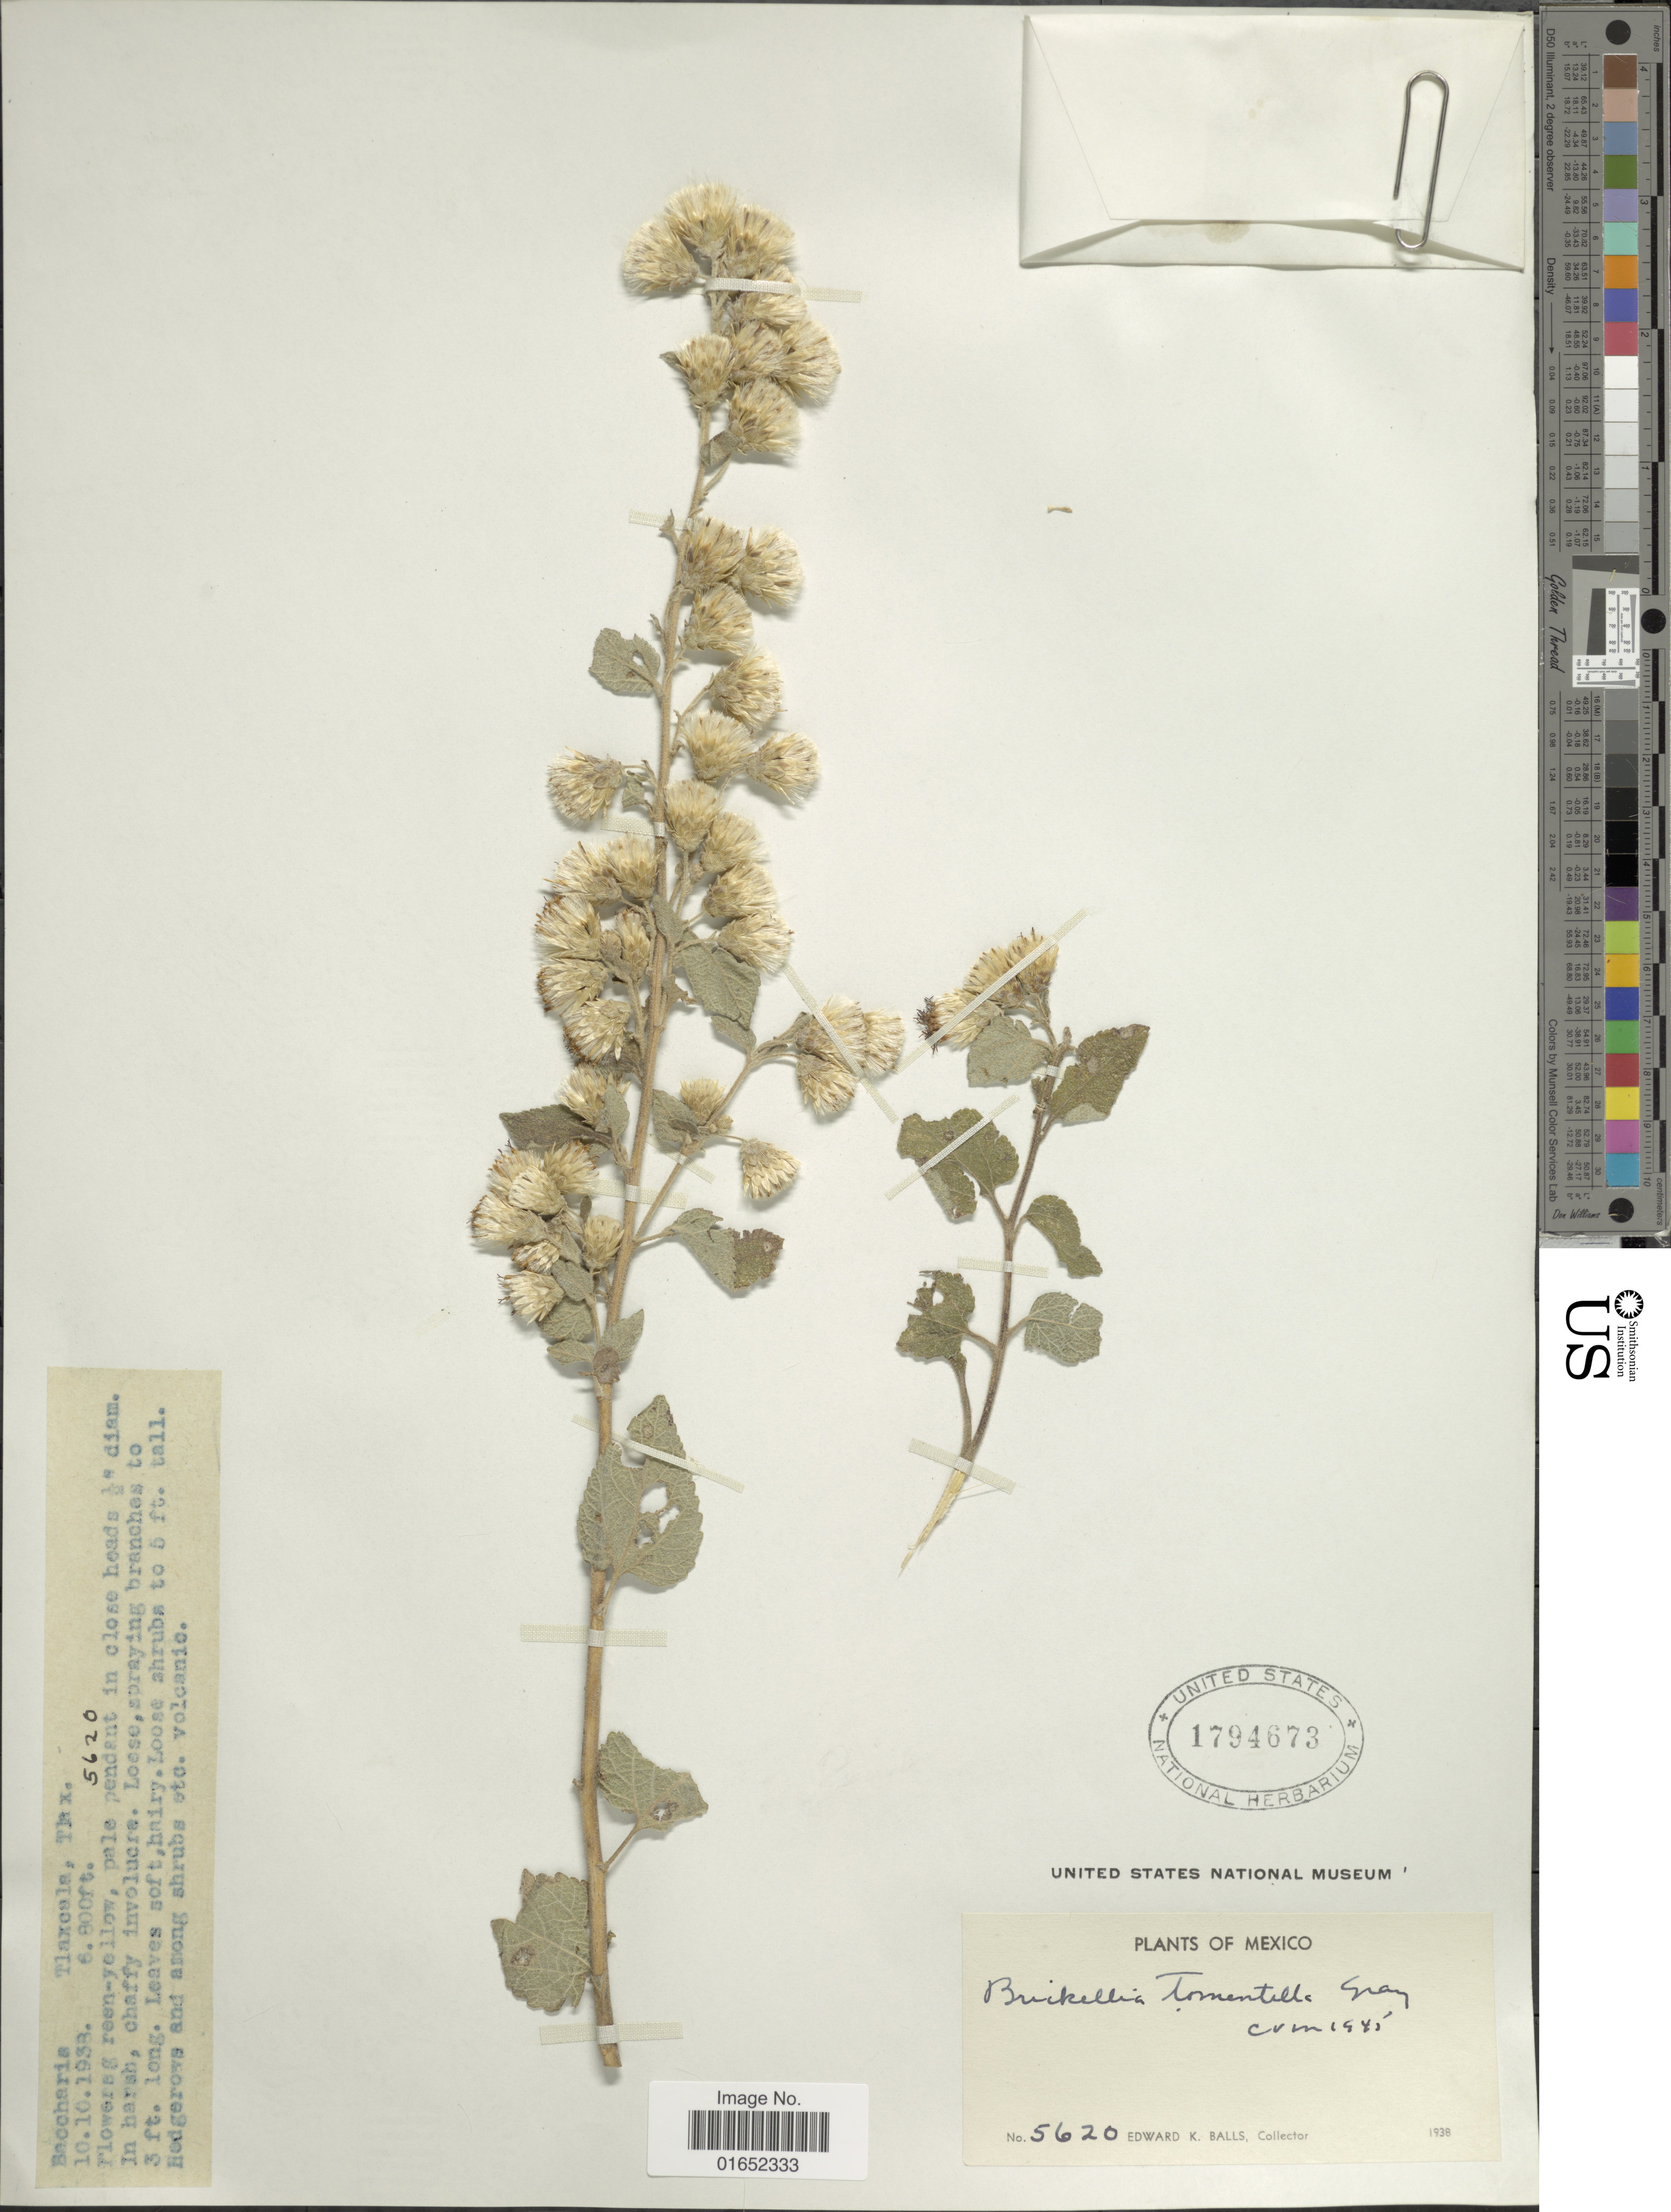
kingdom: Plantae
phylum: Tracheophyta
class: Magnoliopsida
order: Asterales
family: Asteraceae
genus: Brickellia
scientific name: Brickellia tomentella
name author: A. Gray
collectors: E. K. Balls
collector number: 5620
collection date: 1938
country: Mexico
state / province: Tlaxcala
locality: Tlaxcala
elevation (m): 2073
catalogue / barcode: US 1794673